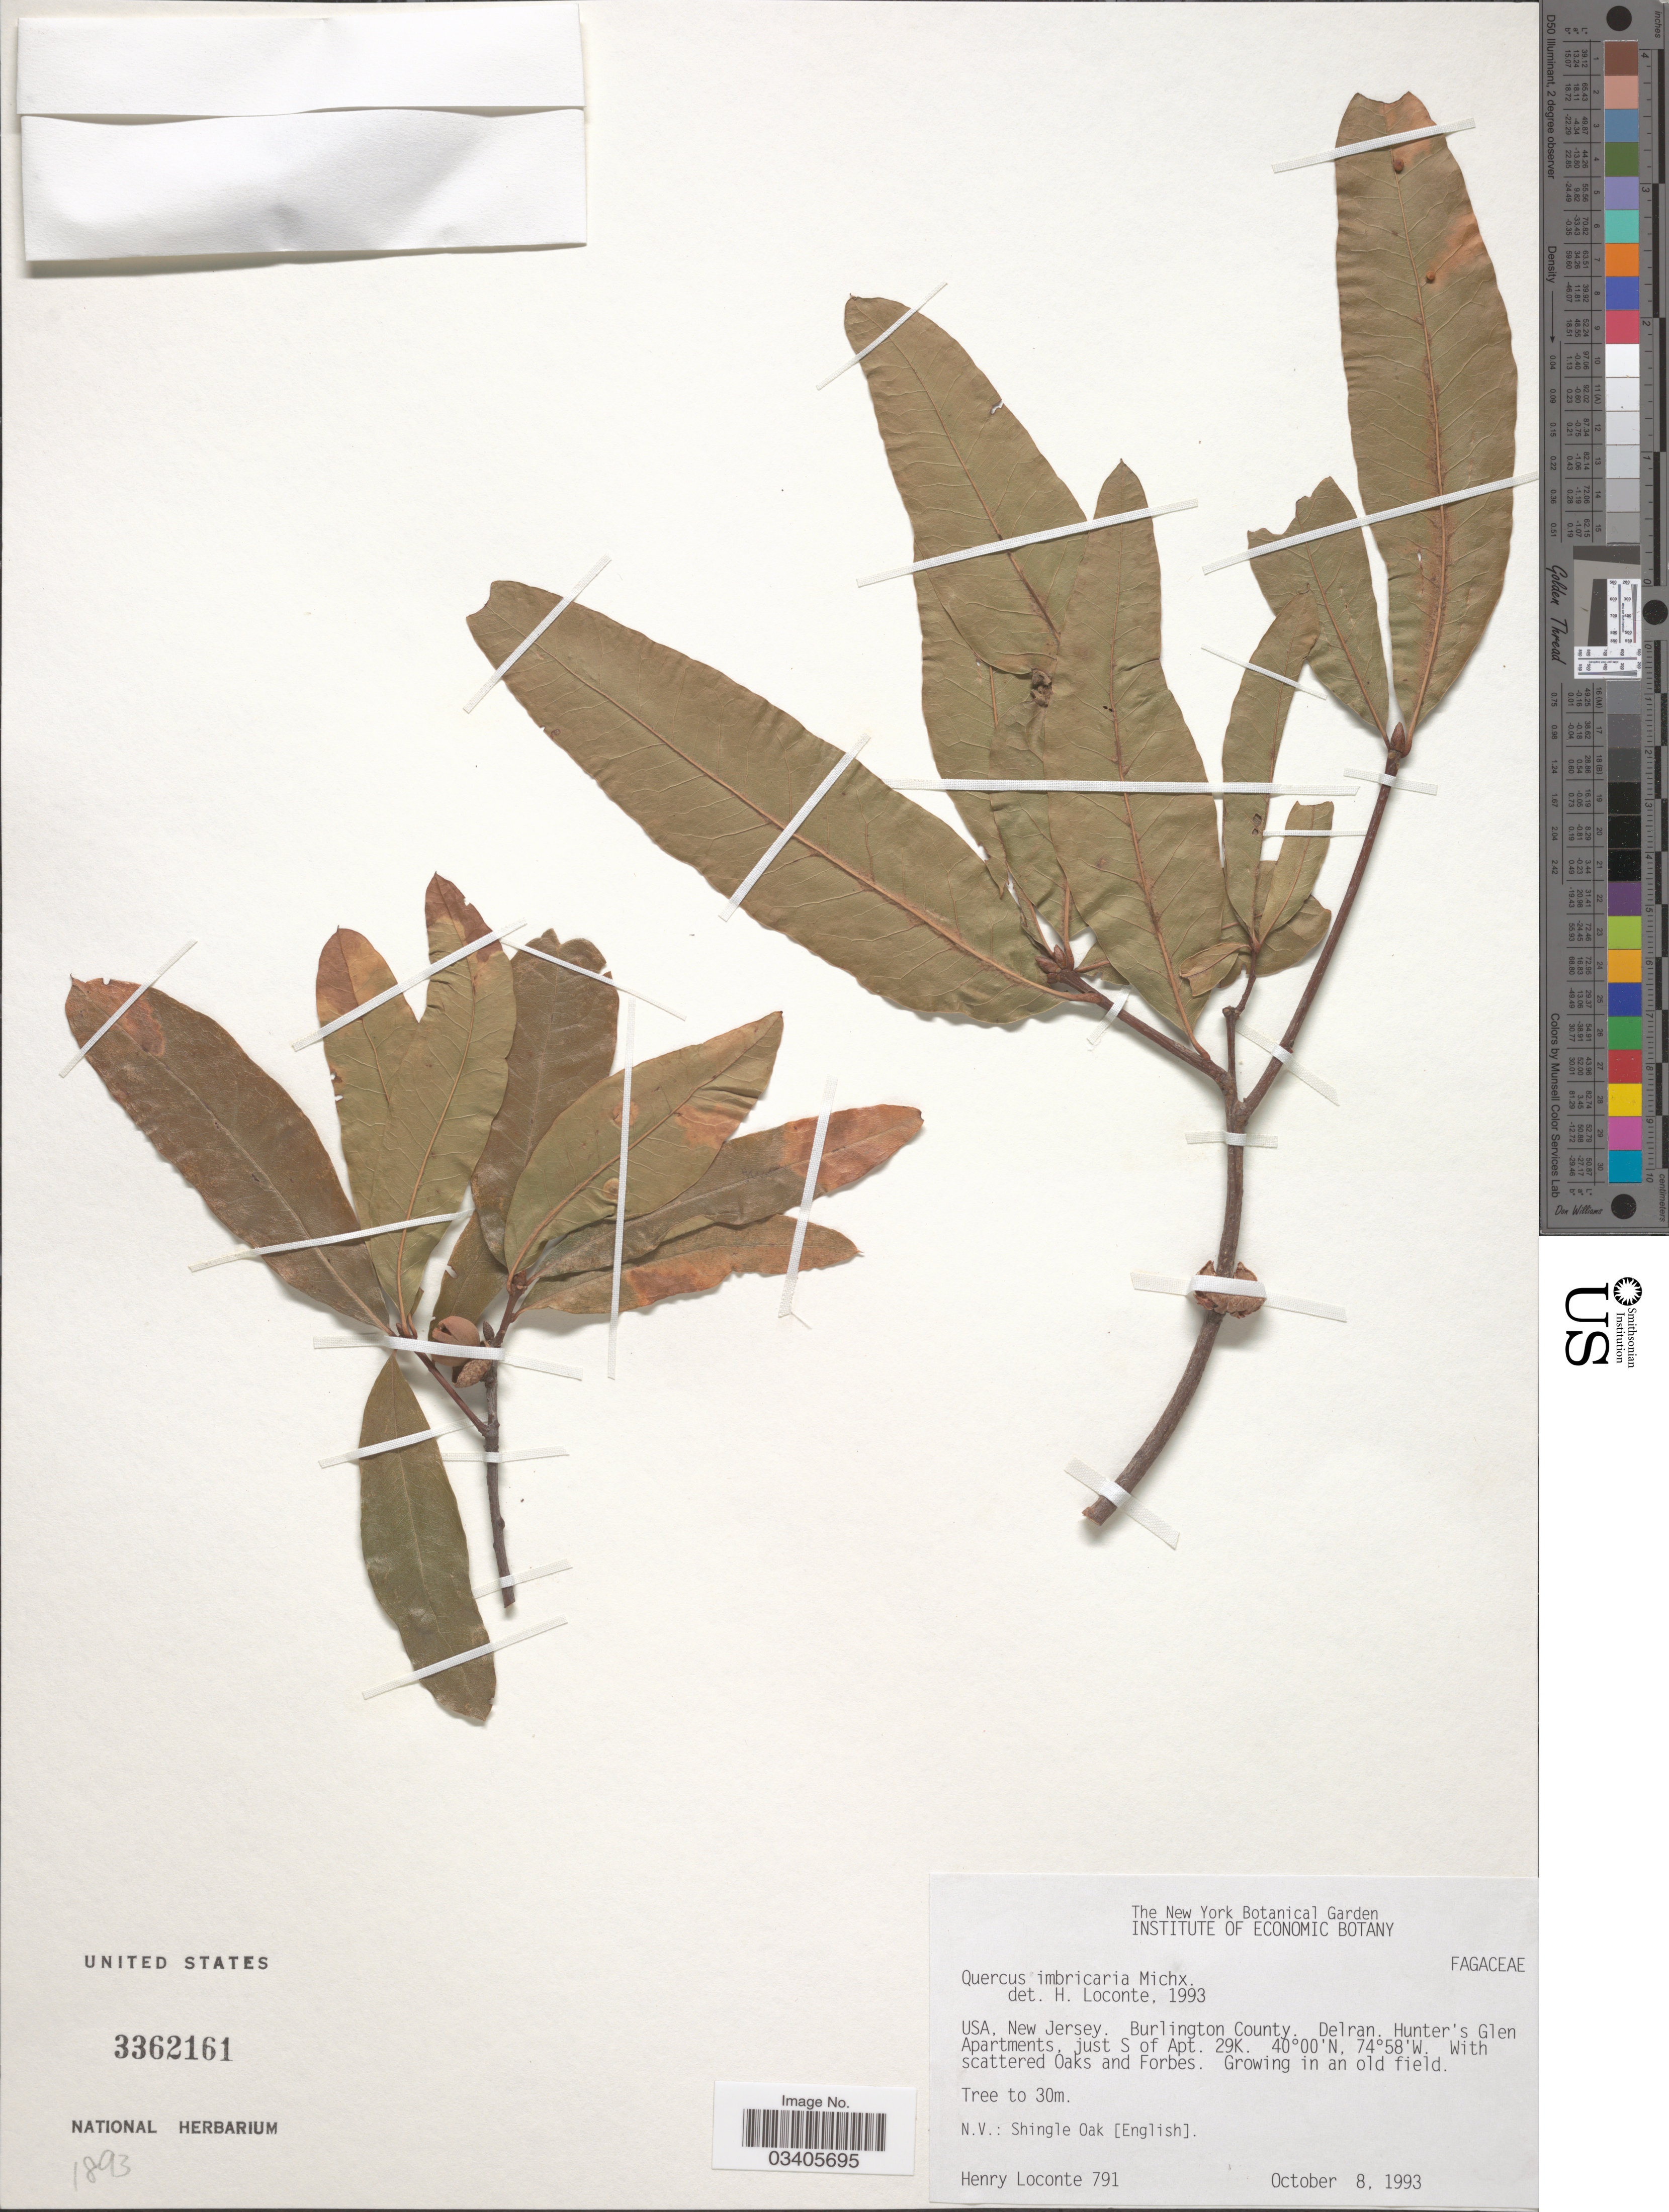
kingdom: Plantae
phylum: Tracheophyta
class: Magnoliopsida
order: Fagales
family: Fagaceae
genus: Quercus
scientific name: Quercus imbricaria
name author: Michx.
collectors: H. Loconte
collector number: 791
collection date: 1993-10-08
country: United States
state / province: New Jersey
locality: Burlington County. Delran. Hunter's Glen Apartments, just S of Apt. 29K.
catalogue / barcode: US 3362161